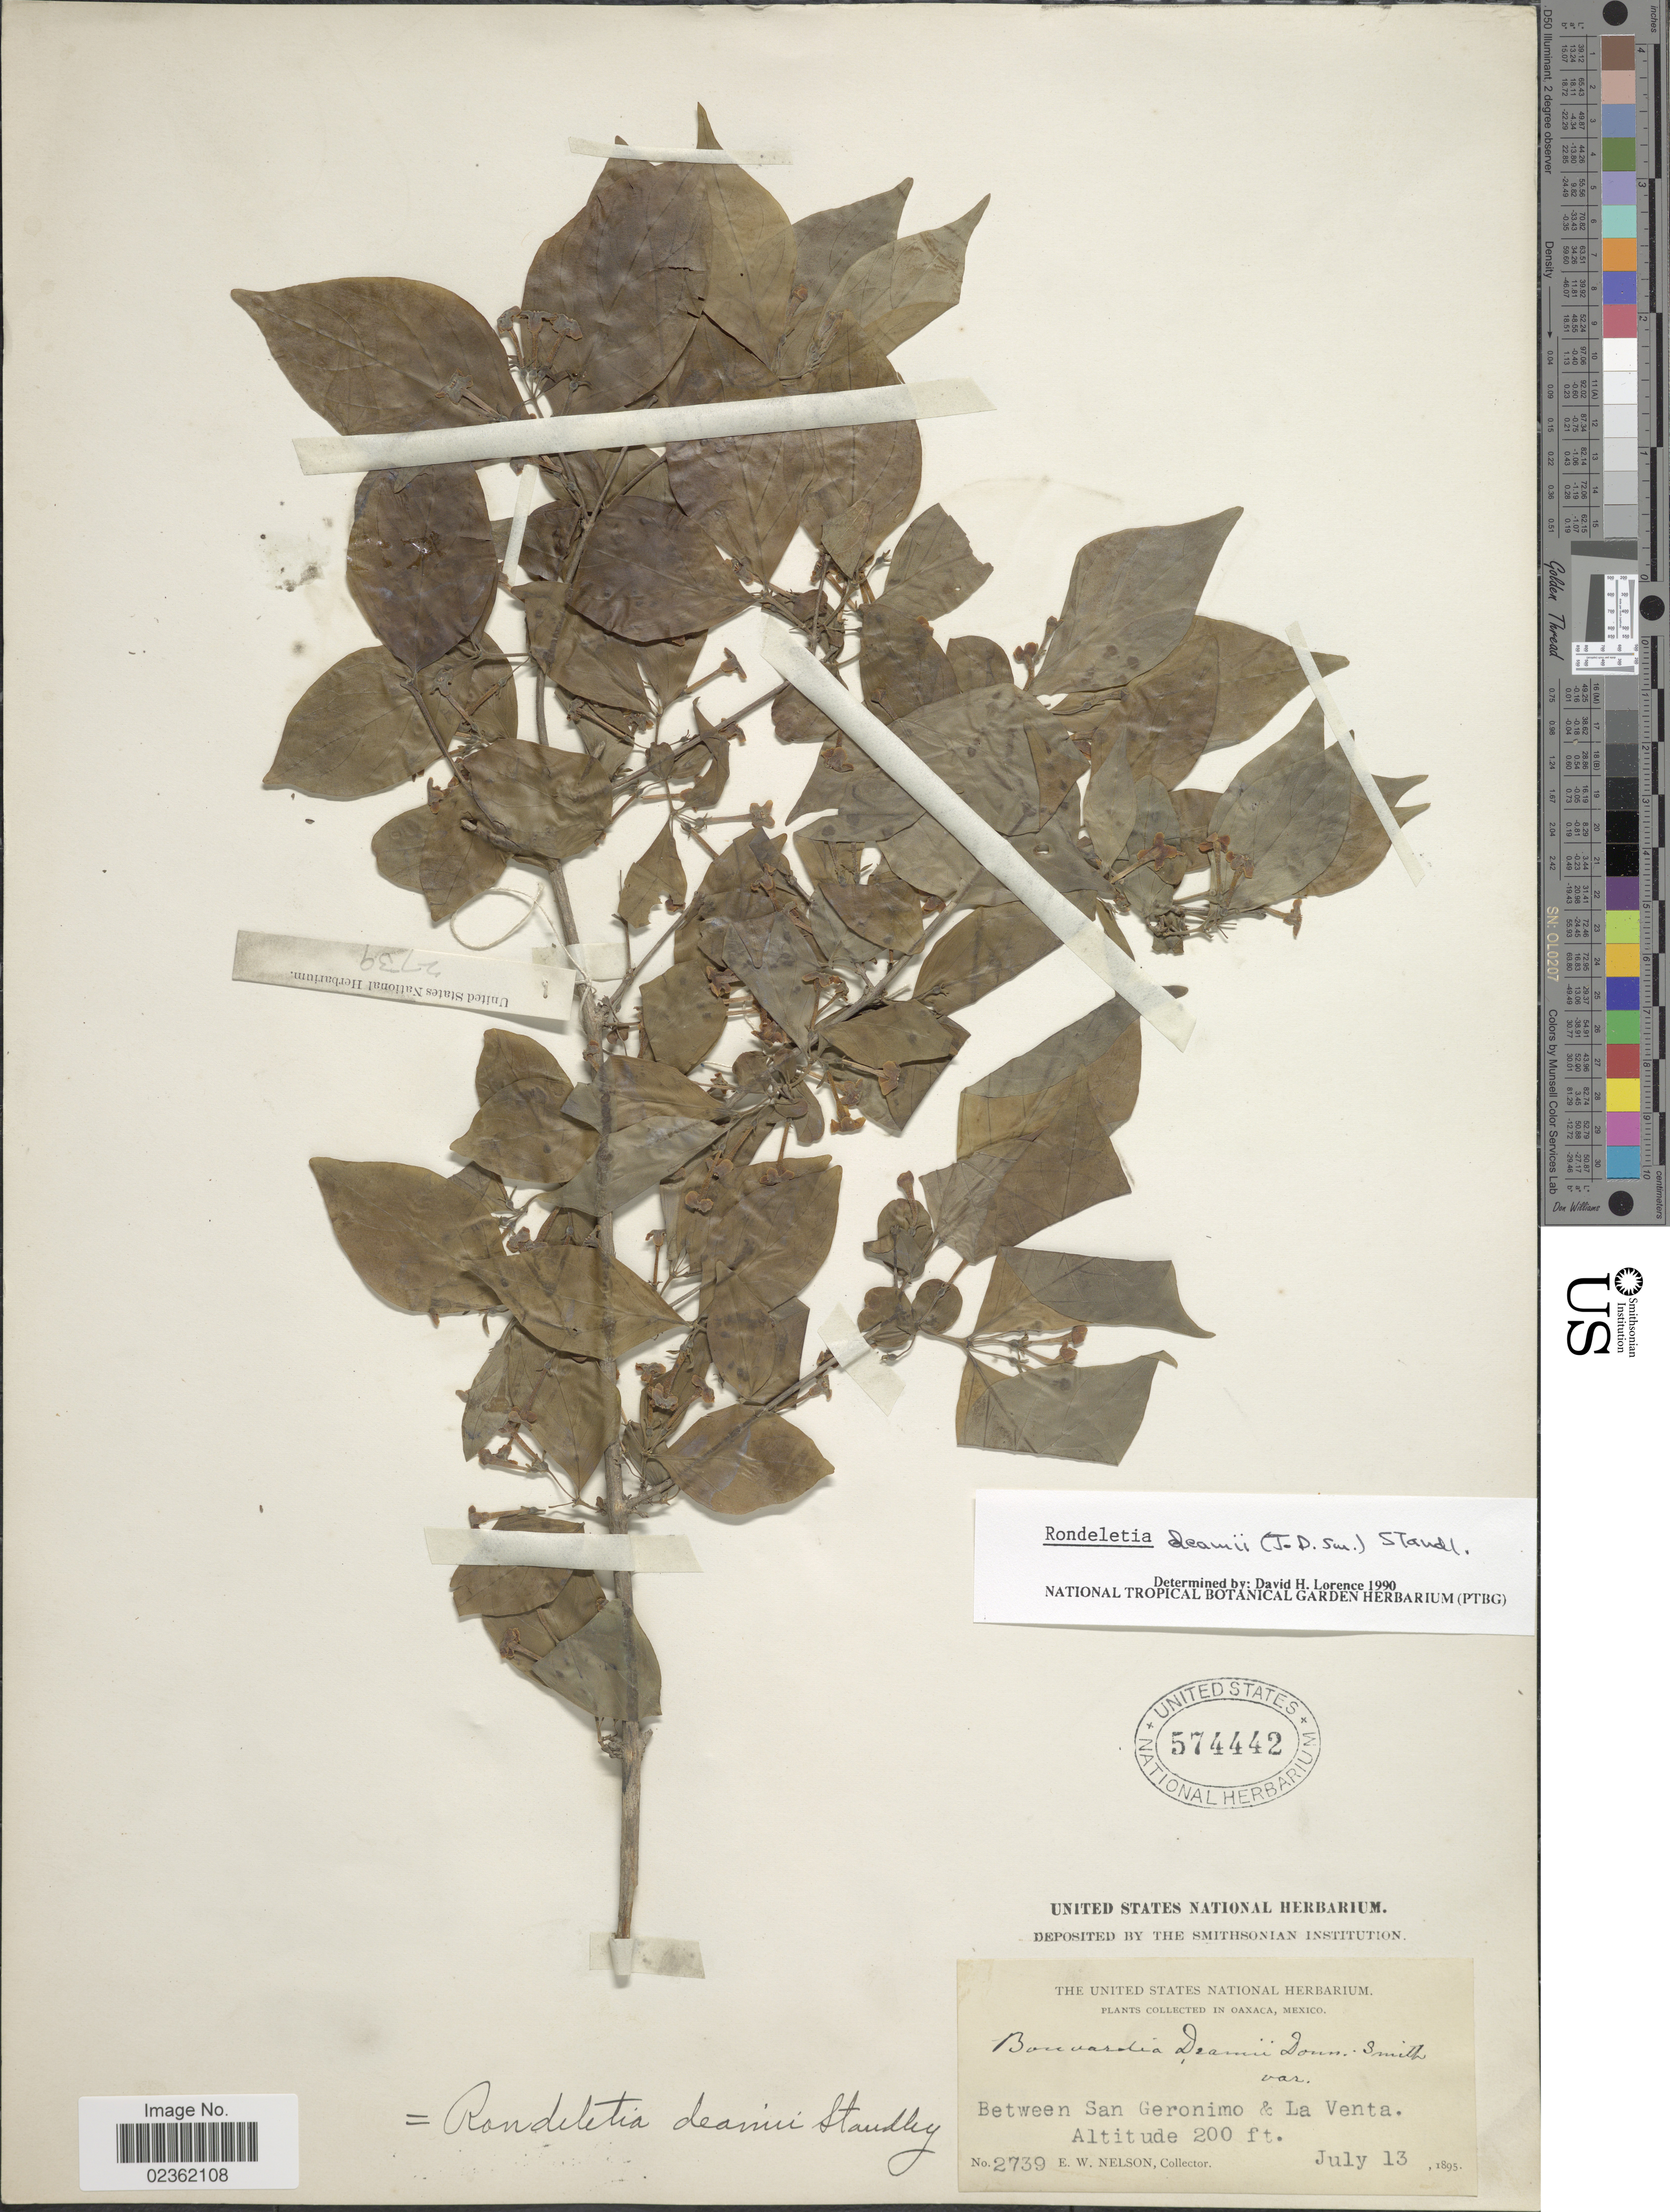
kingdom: Plantae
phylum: Tracheophyta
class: Magnoliopsida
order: Gentianales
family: Rubiaceae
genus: Rondeletia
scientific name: Rondeletia deamii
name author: (Donn. Sm.) Standl.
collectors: E. W. Nelson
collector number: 2739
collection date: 1895-07-13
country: Mexico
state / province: Oaxaca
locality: Between San Geronimo & La Venta.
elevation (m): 61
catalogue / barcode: US 574442